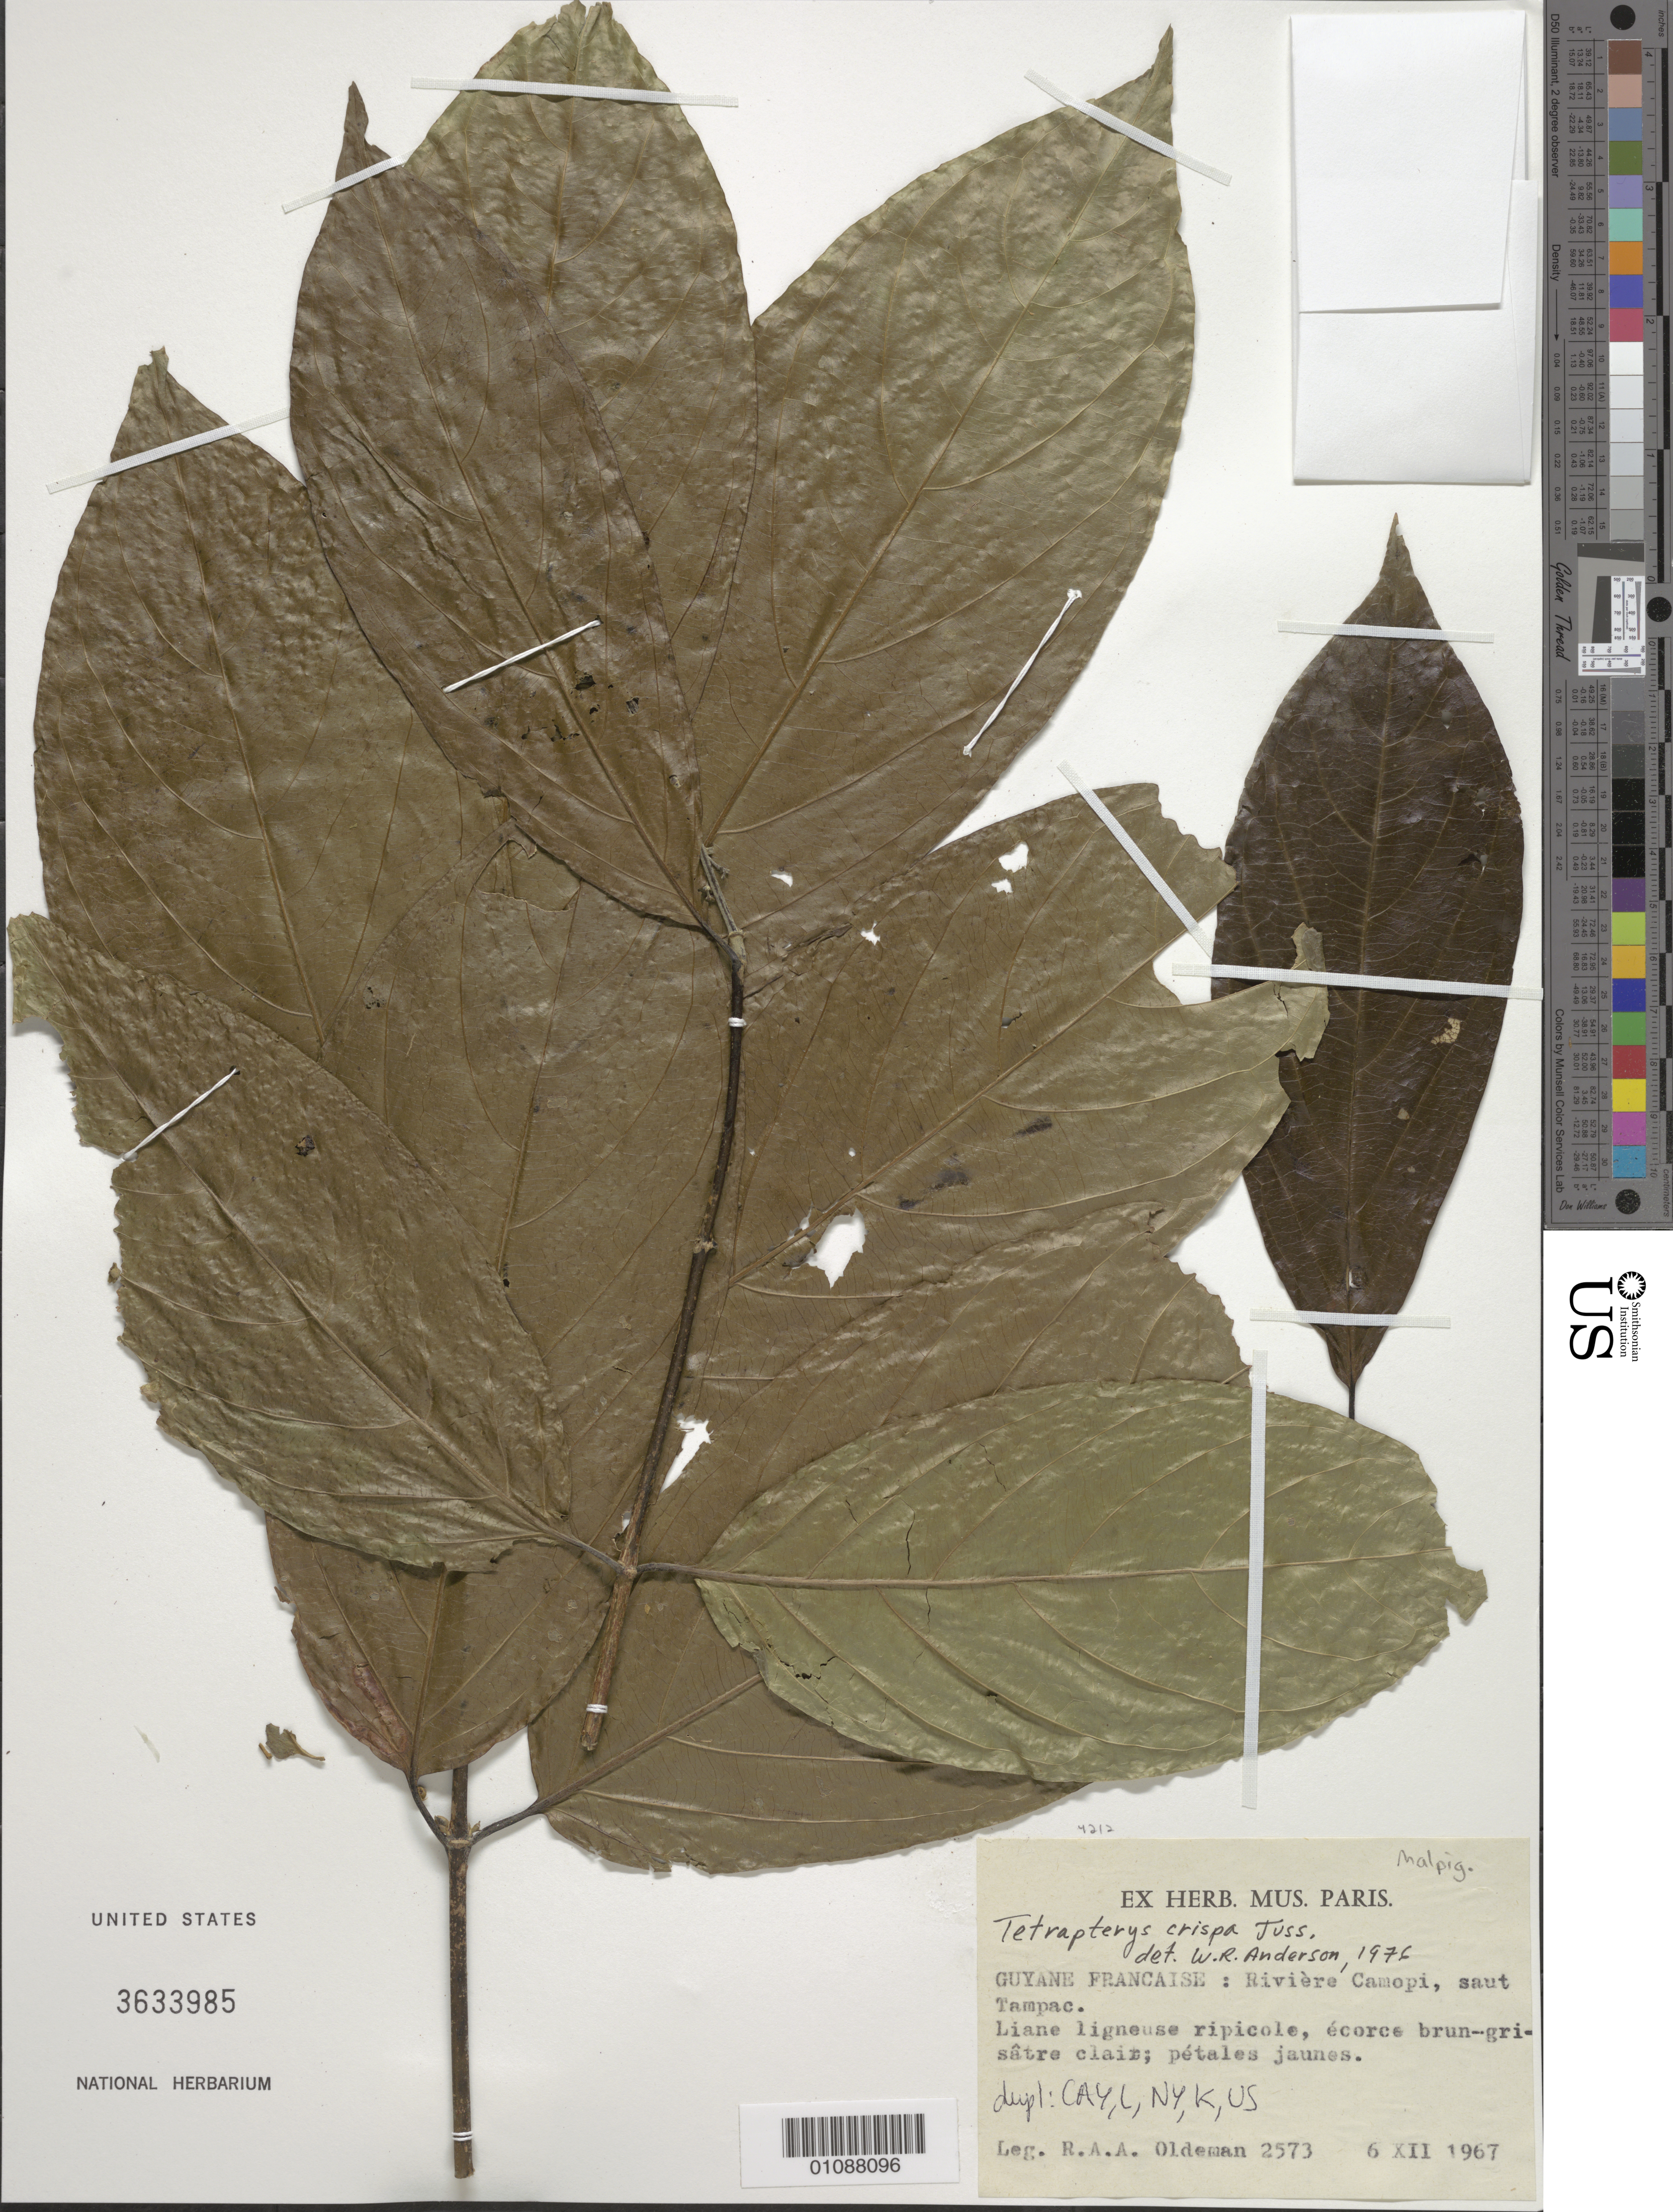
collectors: R. Oldeman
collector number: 2573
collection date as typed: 6-Dec-67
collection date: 1967-12-06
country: French Guiana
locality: Riviére Camopi, (affluent de l'Oyapock) au Saut Tampac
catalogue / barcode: US 3633985